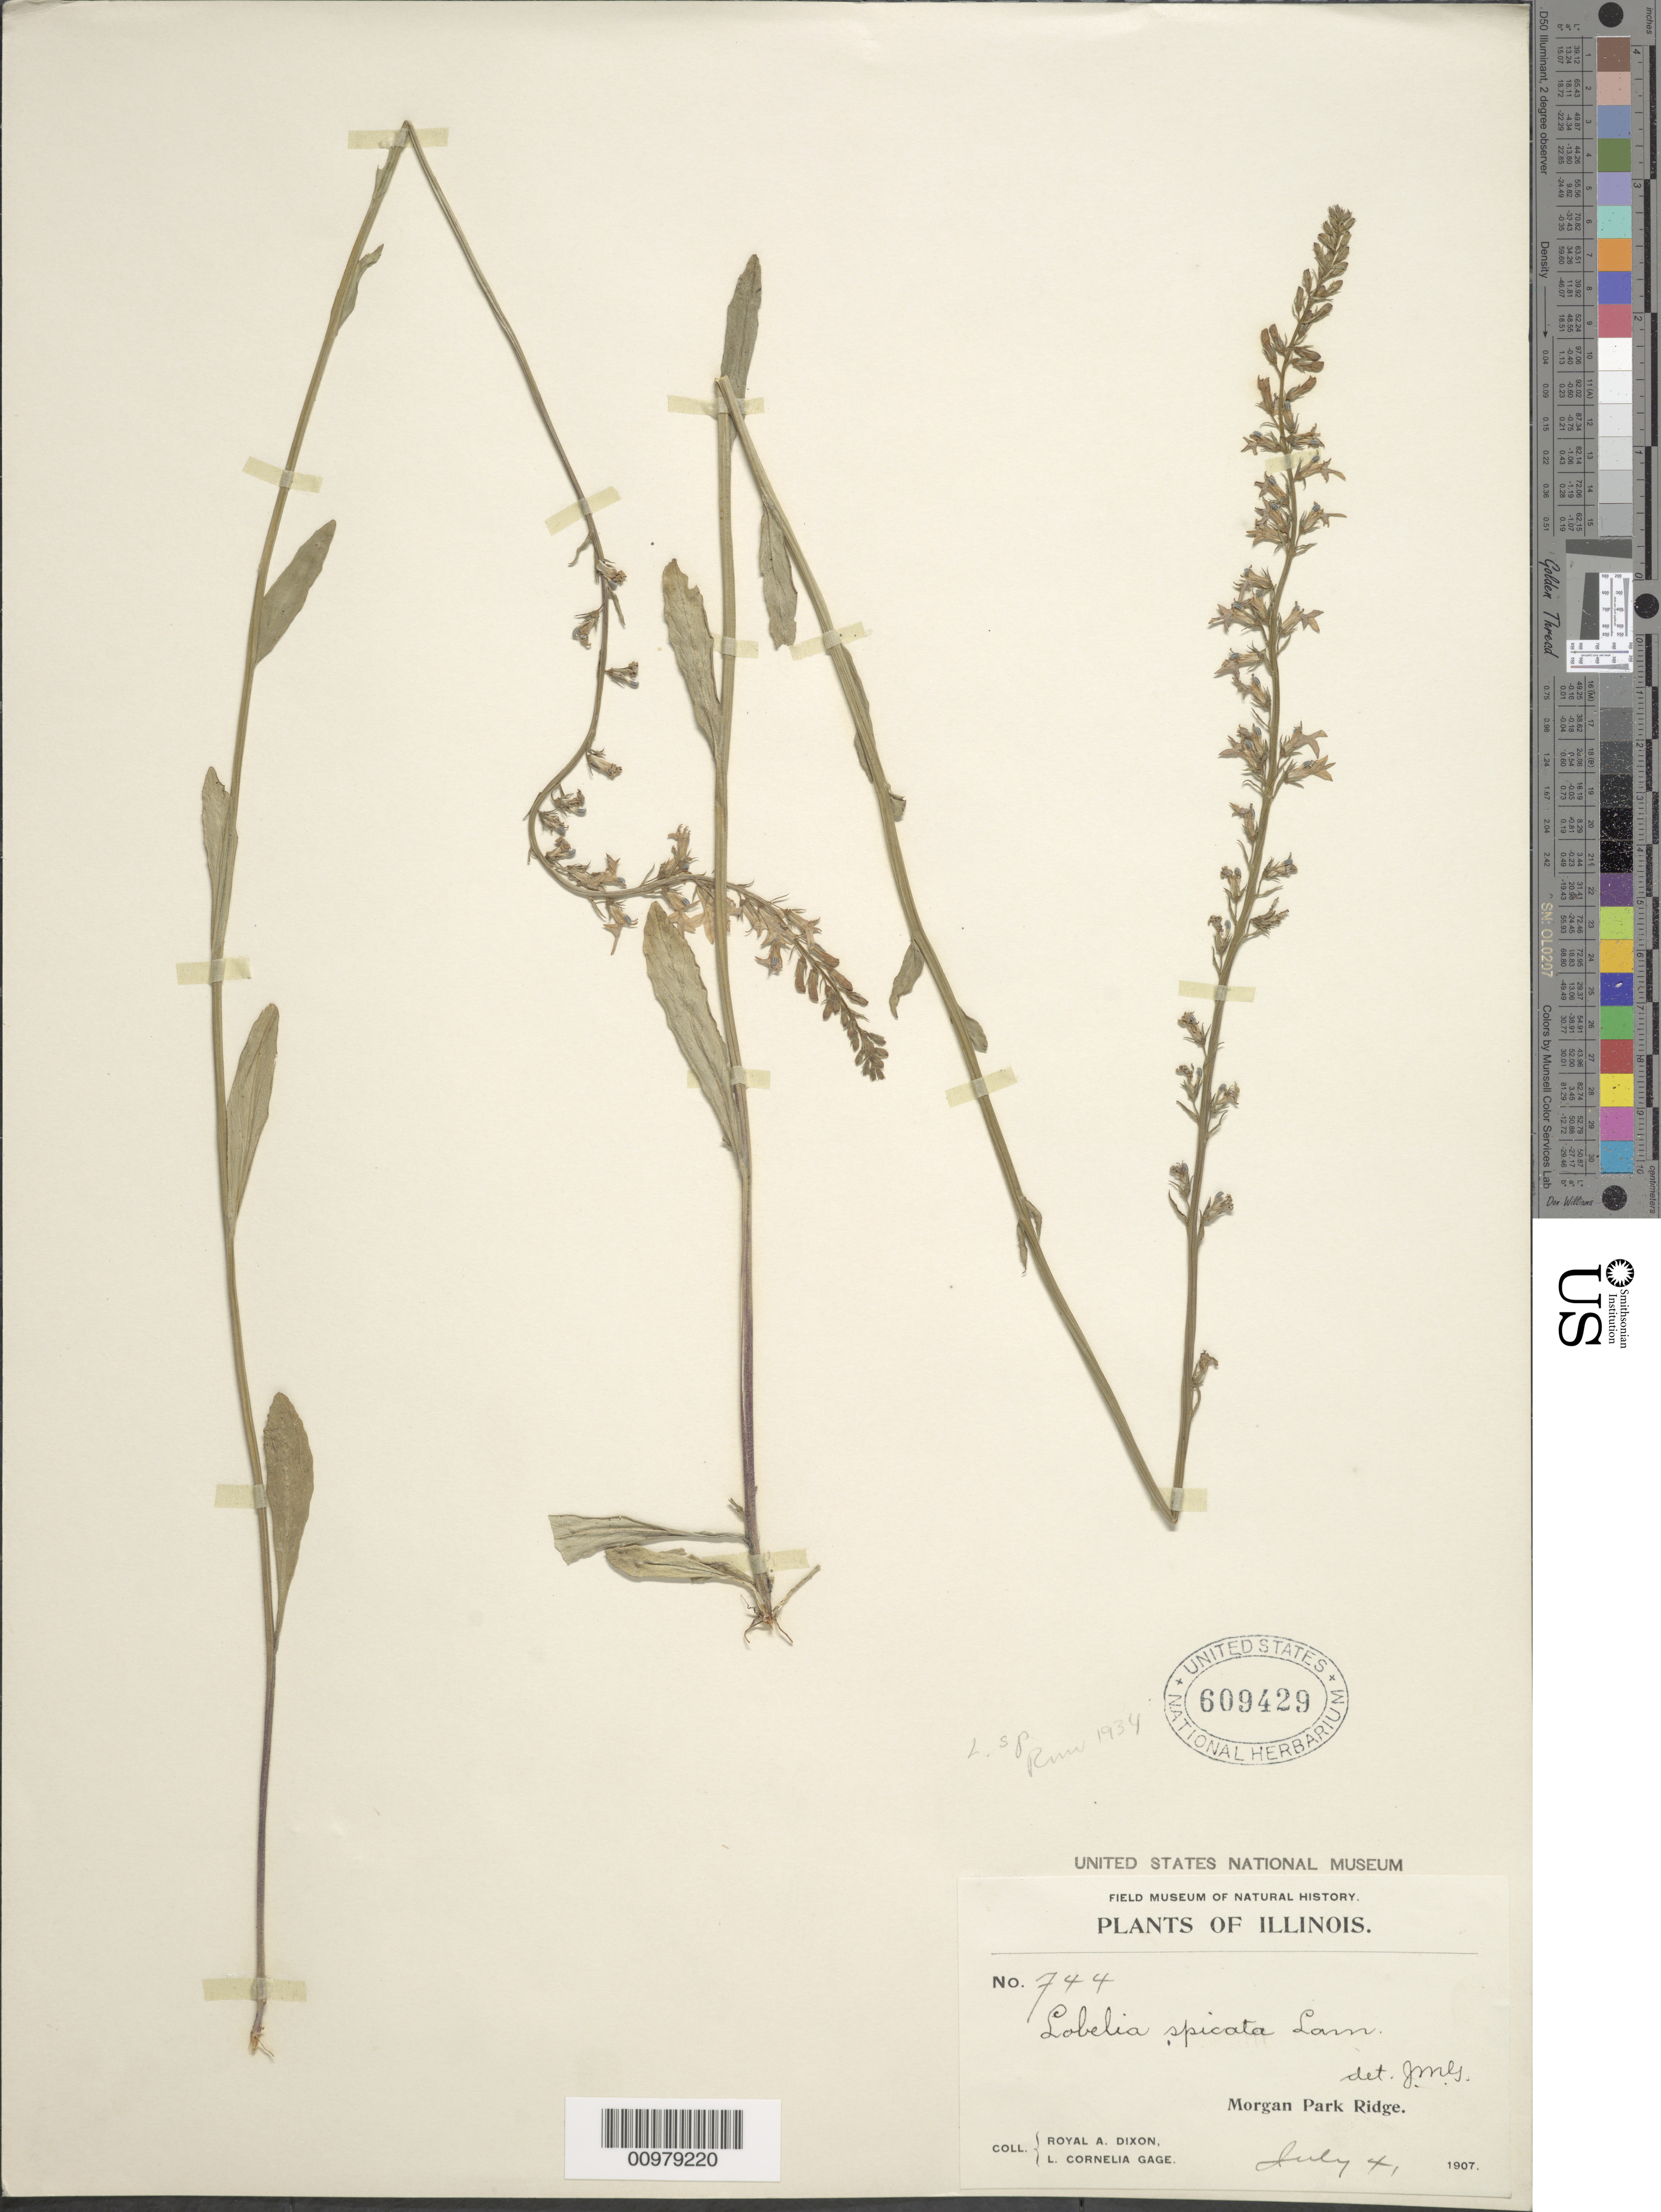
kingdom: Plantae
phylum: Tracheophyta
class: Magnoliopsida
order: Asterales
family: Campanulaceae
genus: Lobelia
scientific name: Lobelia spicata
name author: Lam.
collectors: R. A. Dixon & L. Gage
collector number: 744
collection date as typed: July 4, 1907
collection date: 1907-07-04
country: United States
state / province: Illinois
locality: Morgan Park Ridge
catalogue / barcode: US 609429